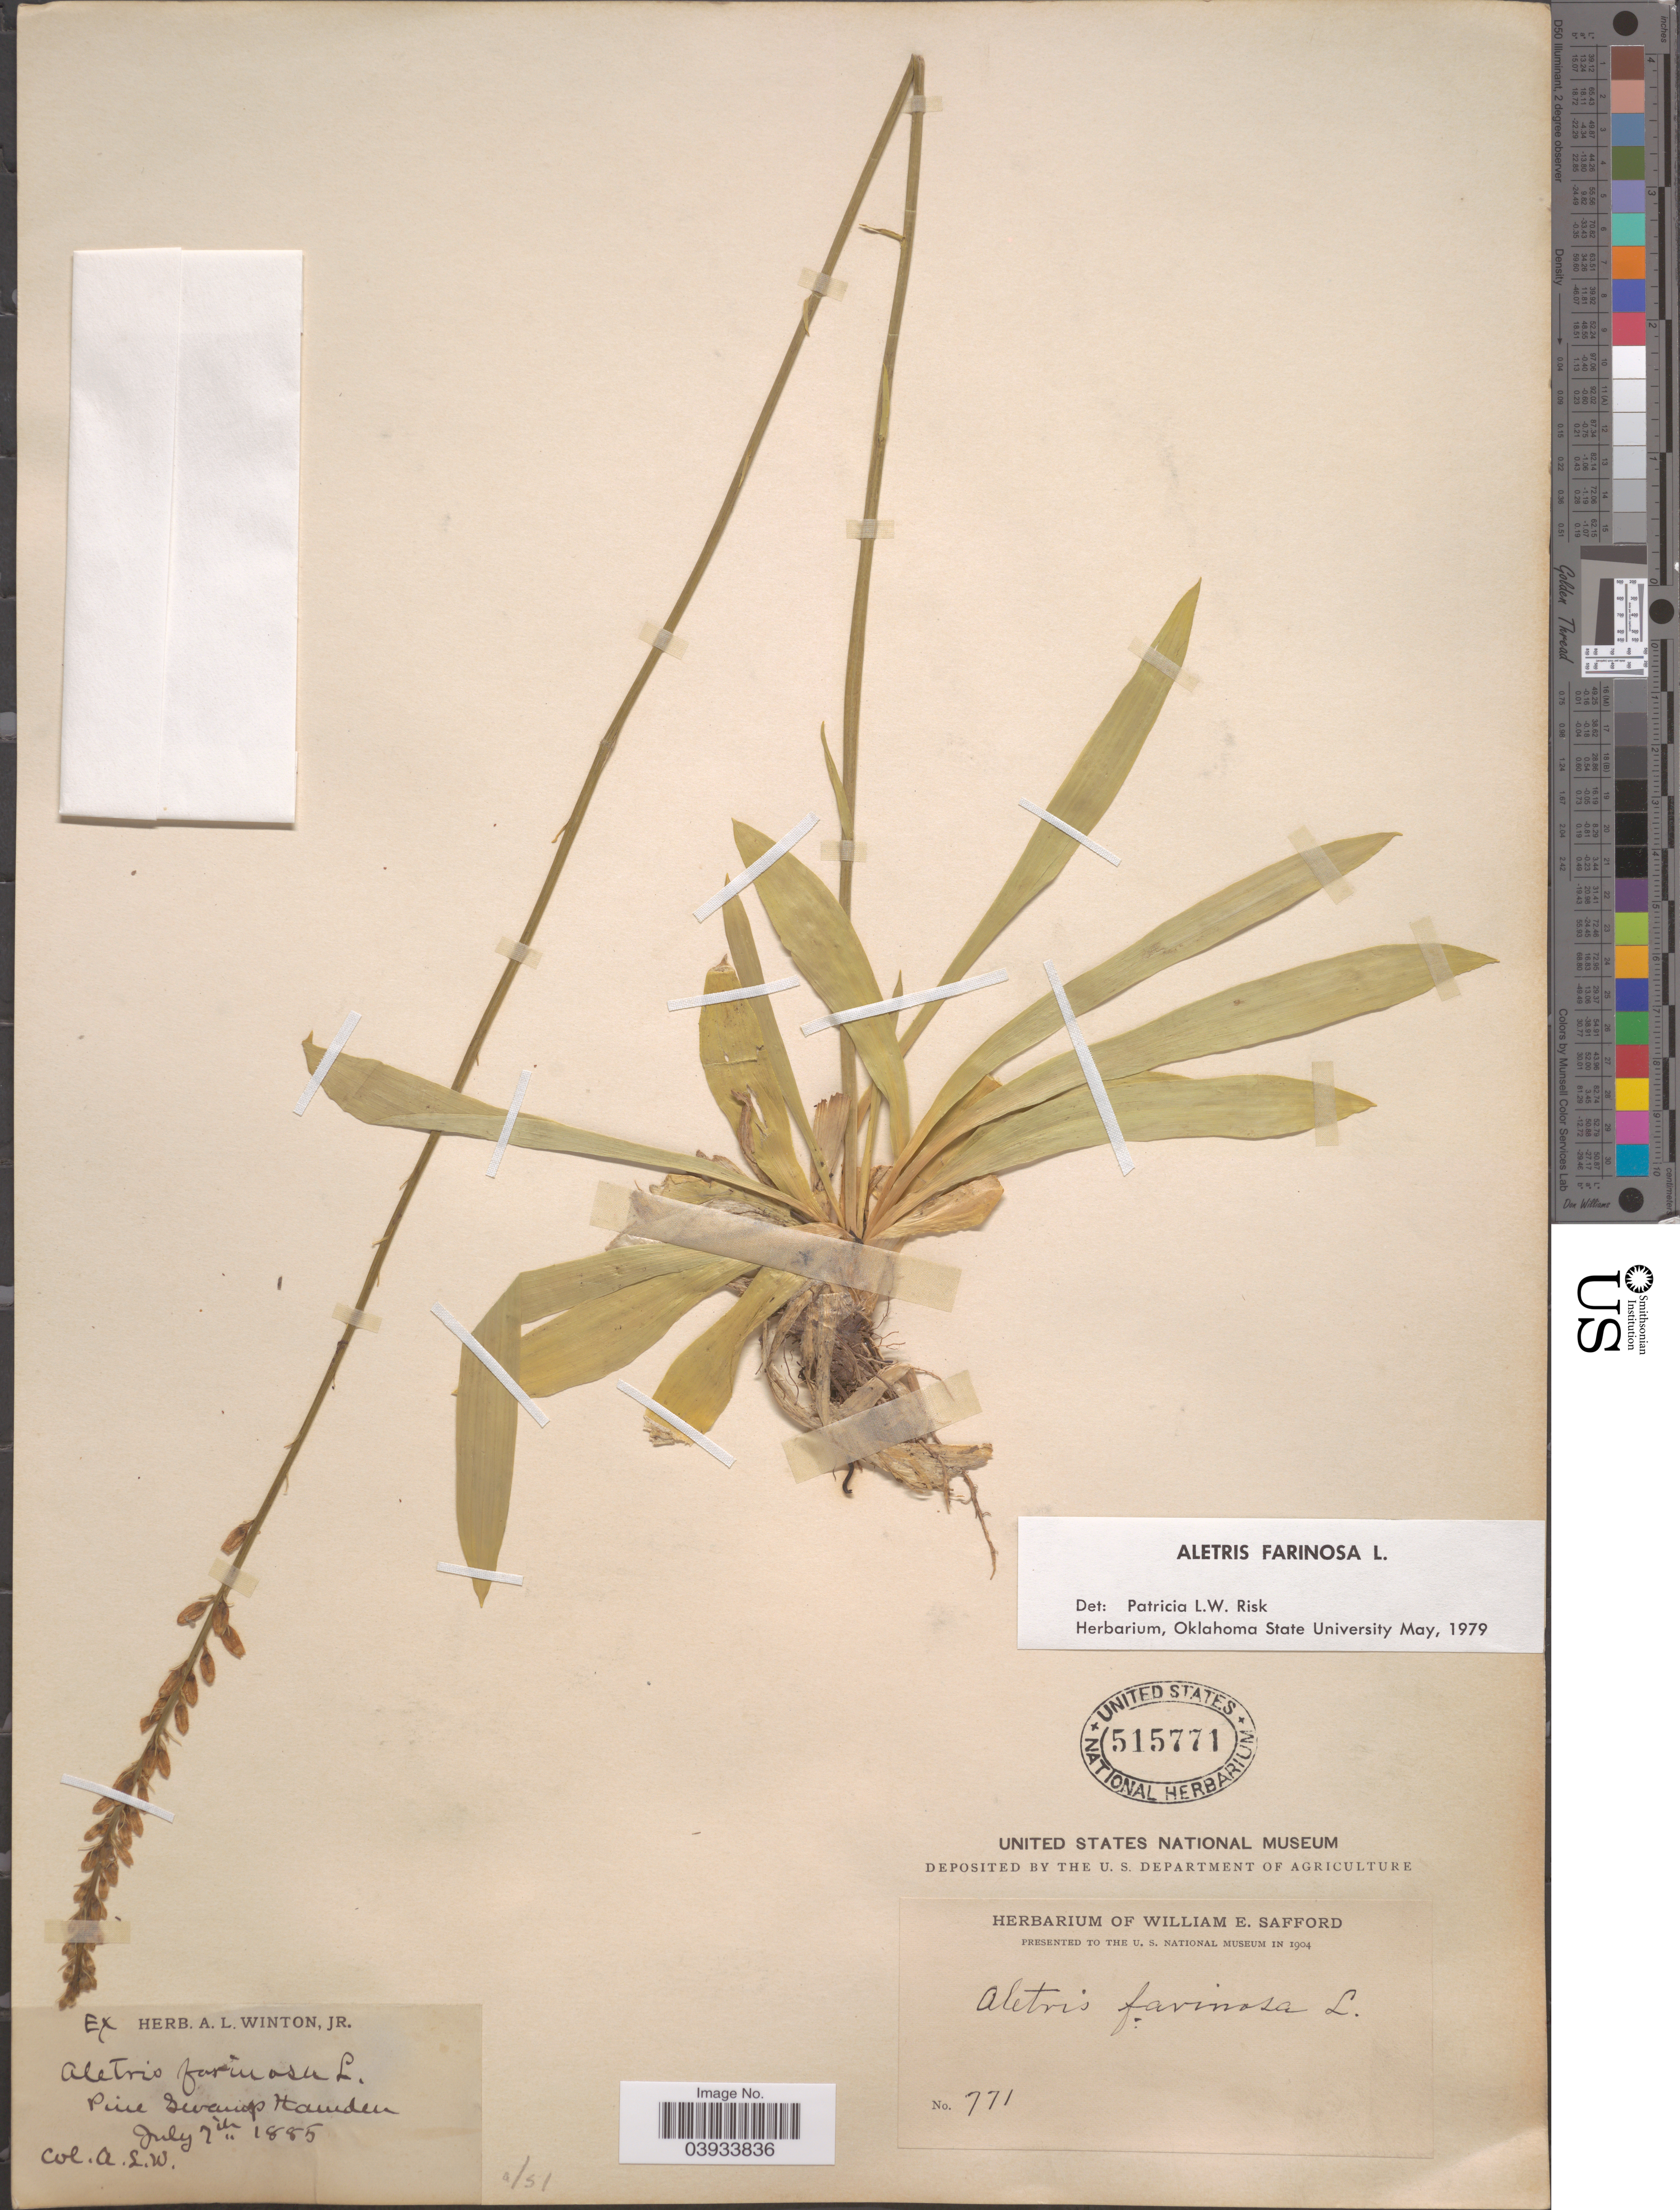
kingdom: Plantae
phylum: Tracheophyta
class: Liliopsida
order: Dioscoreales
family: Nartheciaceae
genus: Aletris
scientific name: Aletris farinosa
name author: L.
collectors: A. Winton Jr.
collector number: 771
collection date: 1885-07-07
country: United States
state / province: Connecticut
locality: Pine swamp. Hamden.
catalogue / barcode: US 515771